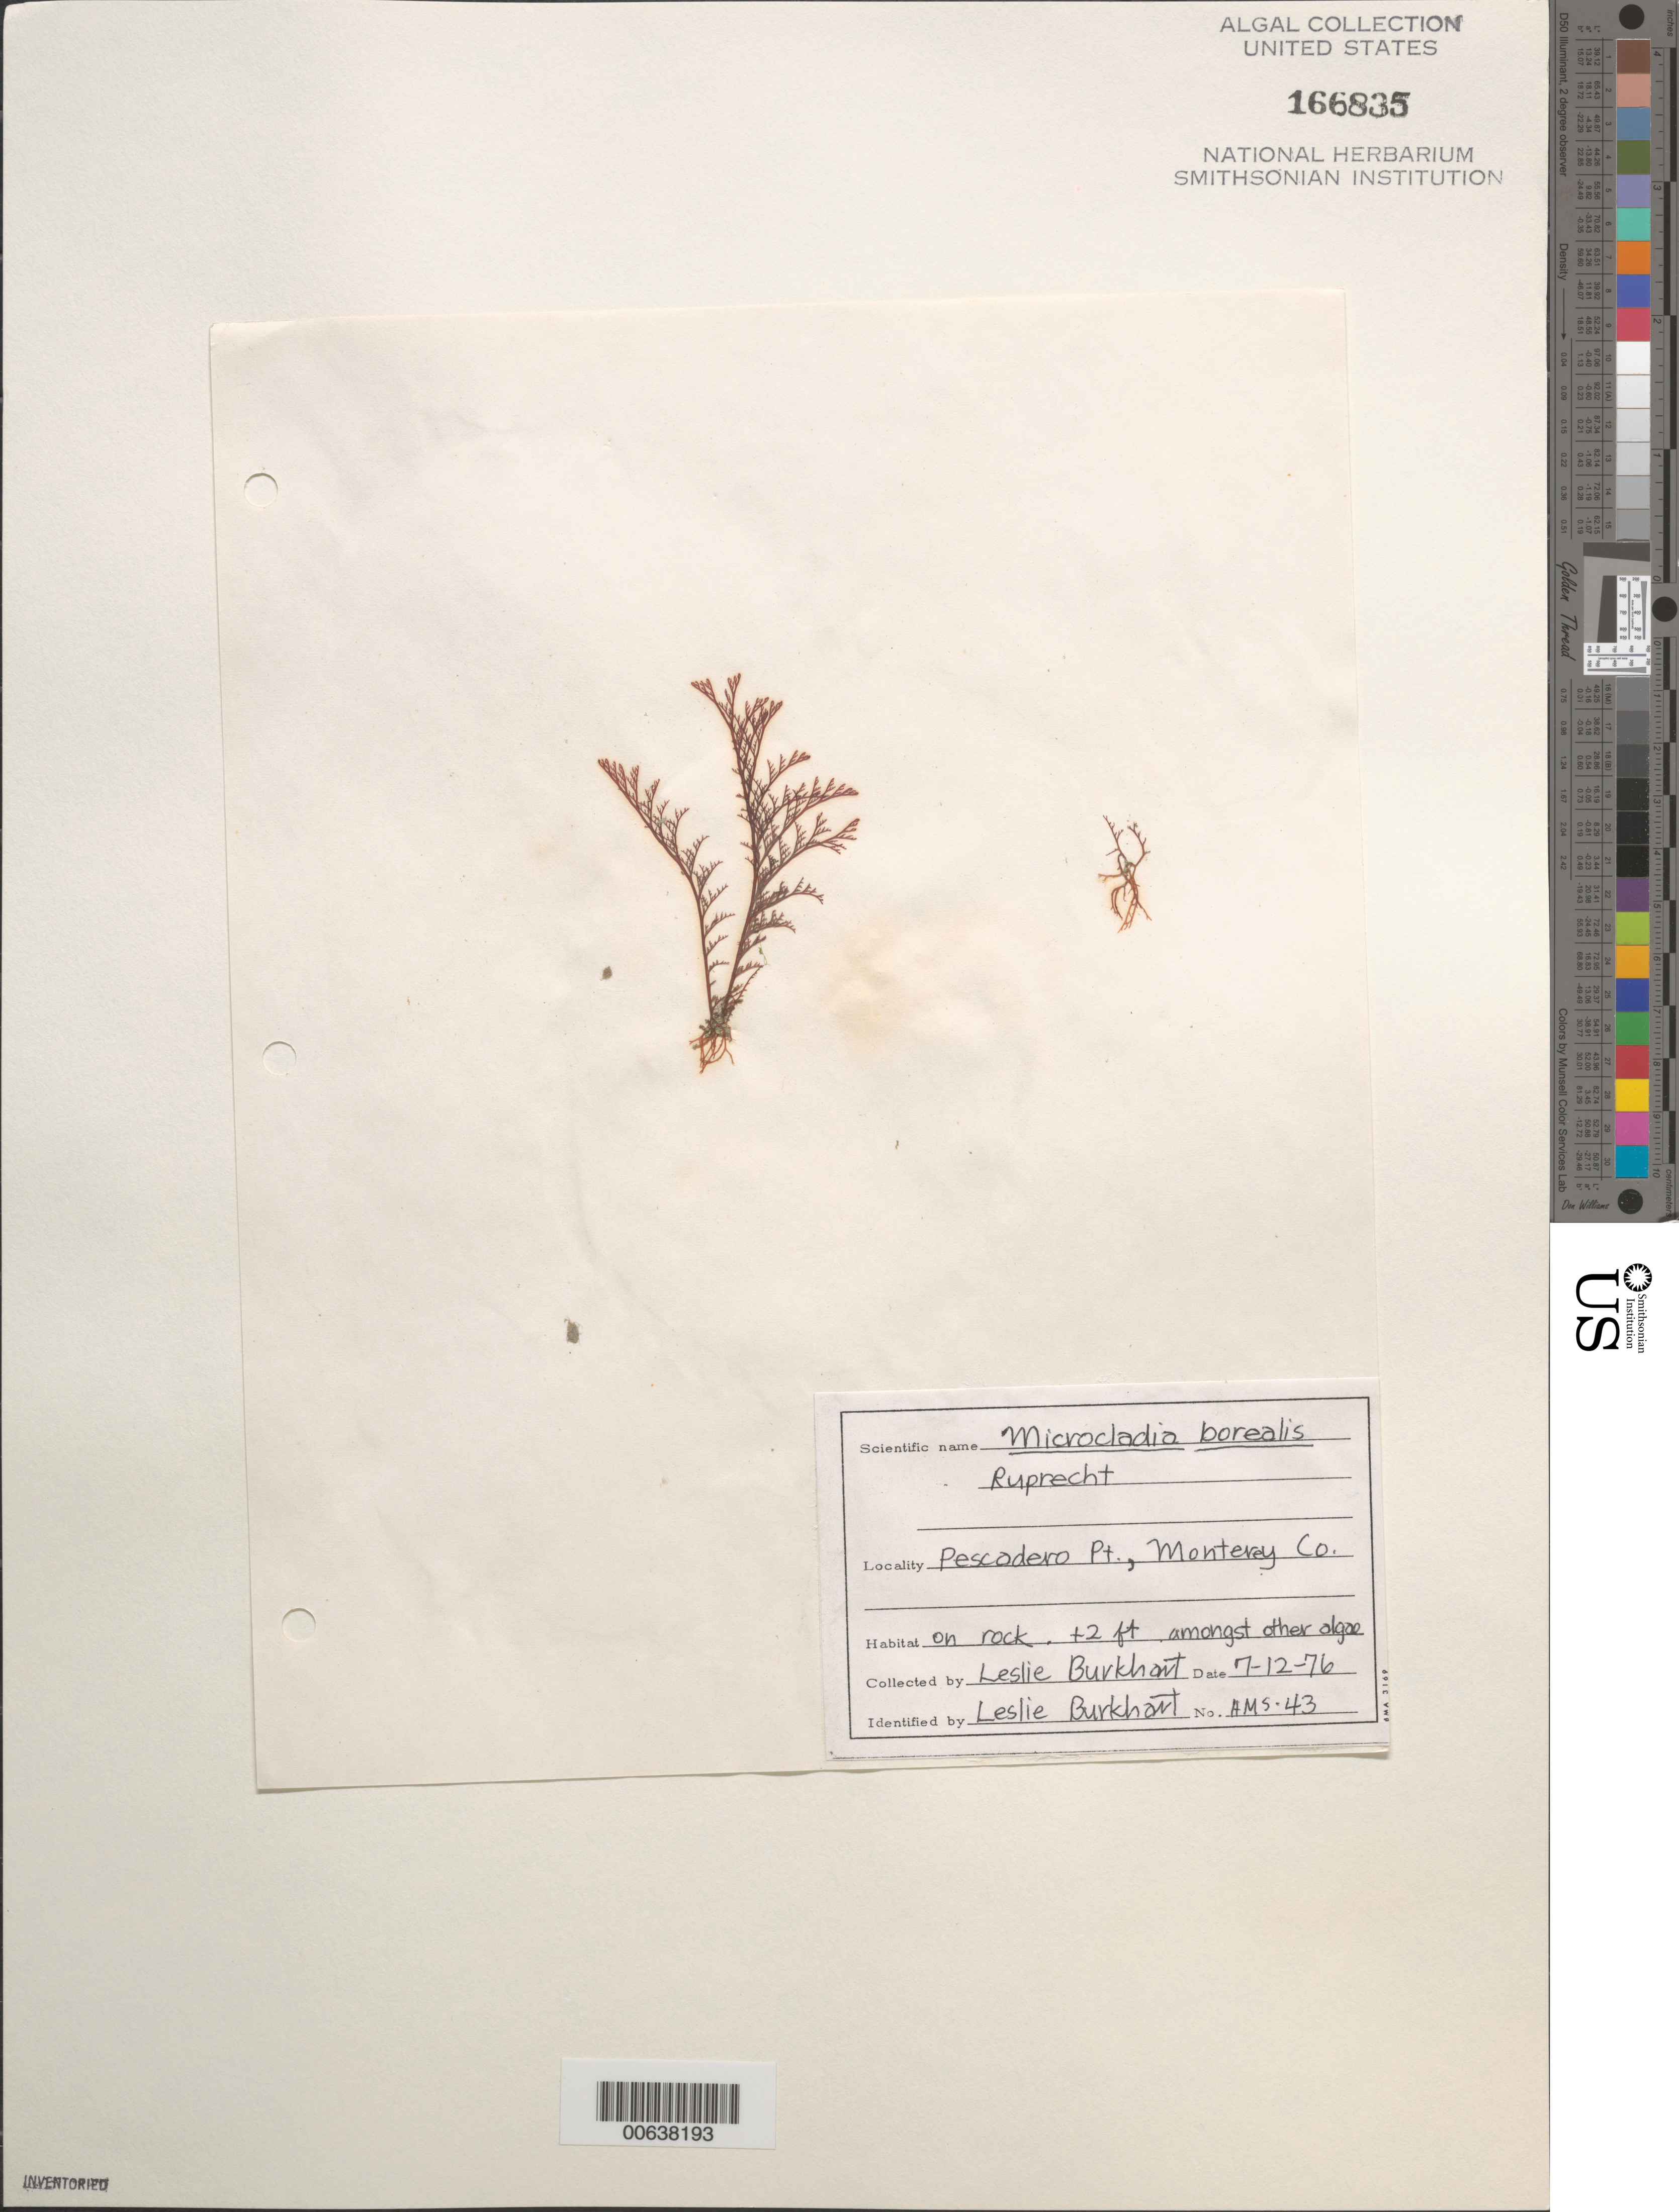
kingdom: Plantae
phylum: Rhodophyta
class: Florideophyceae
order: Ceramiales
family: Ceramiaceae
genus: Microcladia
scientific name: Microcladia borealis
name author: Rupr.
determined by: Burkhart, L.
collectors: L. Burkhart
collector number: Hms-43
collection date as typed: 12 Jul 1976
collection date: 1976-07-12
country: United States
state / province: California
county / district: Monterey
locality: Pescadero Point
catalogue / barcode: US 166835